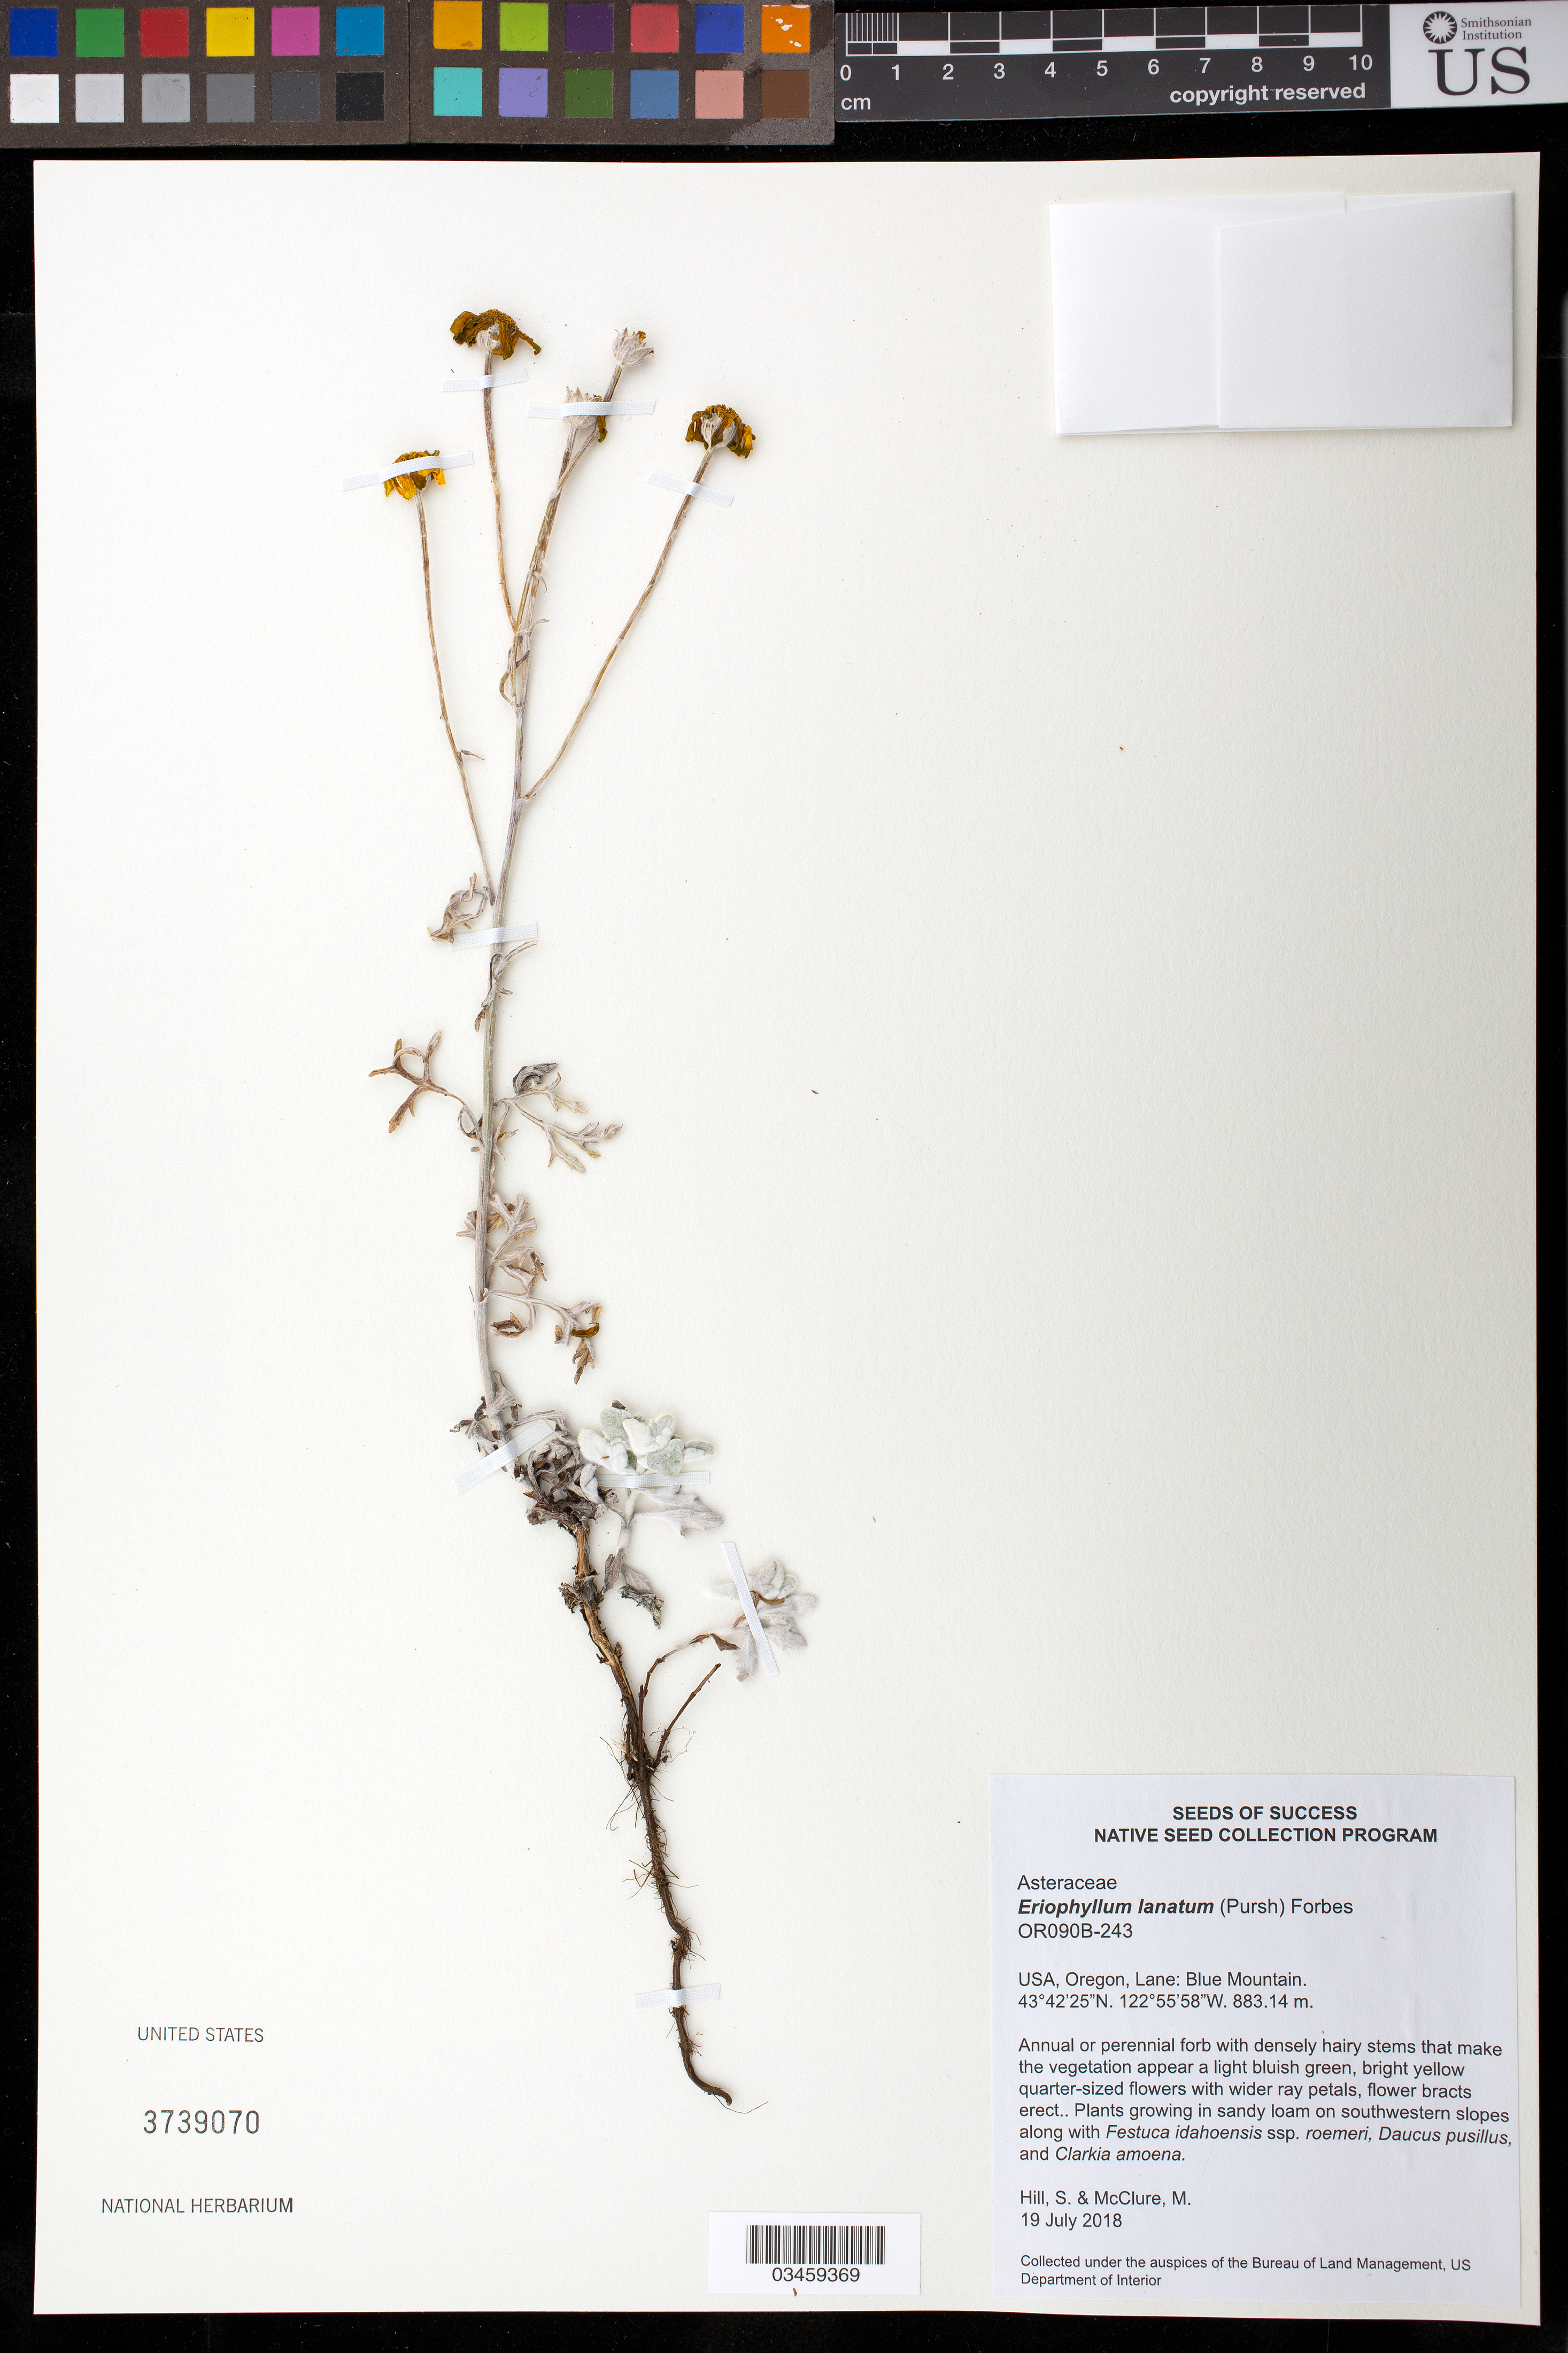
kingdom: Plantae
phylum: Tracheophyta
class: Magnoliopsida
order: Asterales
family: Asteraceae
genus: Eriophyllum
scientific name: Eriophyllum lanatum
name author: (Pursh) J. Forbes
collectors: S. Hill & M. McClure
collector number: OR090B-243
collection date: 2018-07-19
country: United States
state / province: Oregon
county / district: Lane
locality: Blue Mountain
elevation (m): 883.14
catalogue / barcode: US 3739070